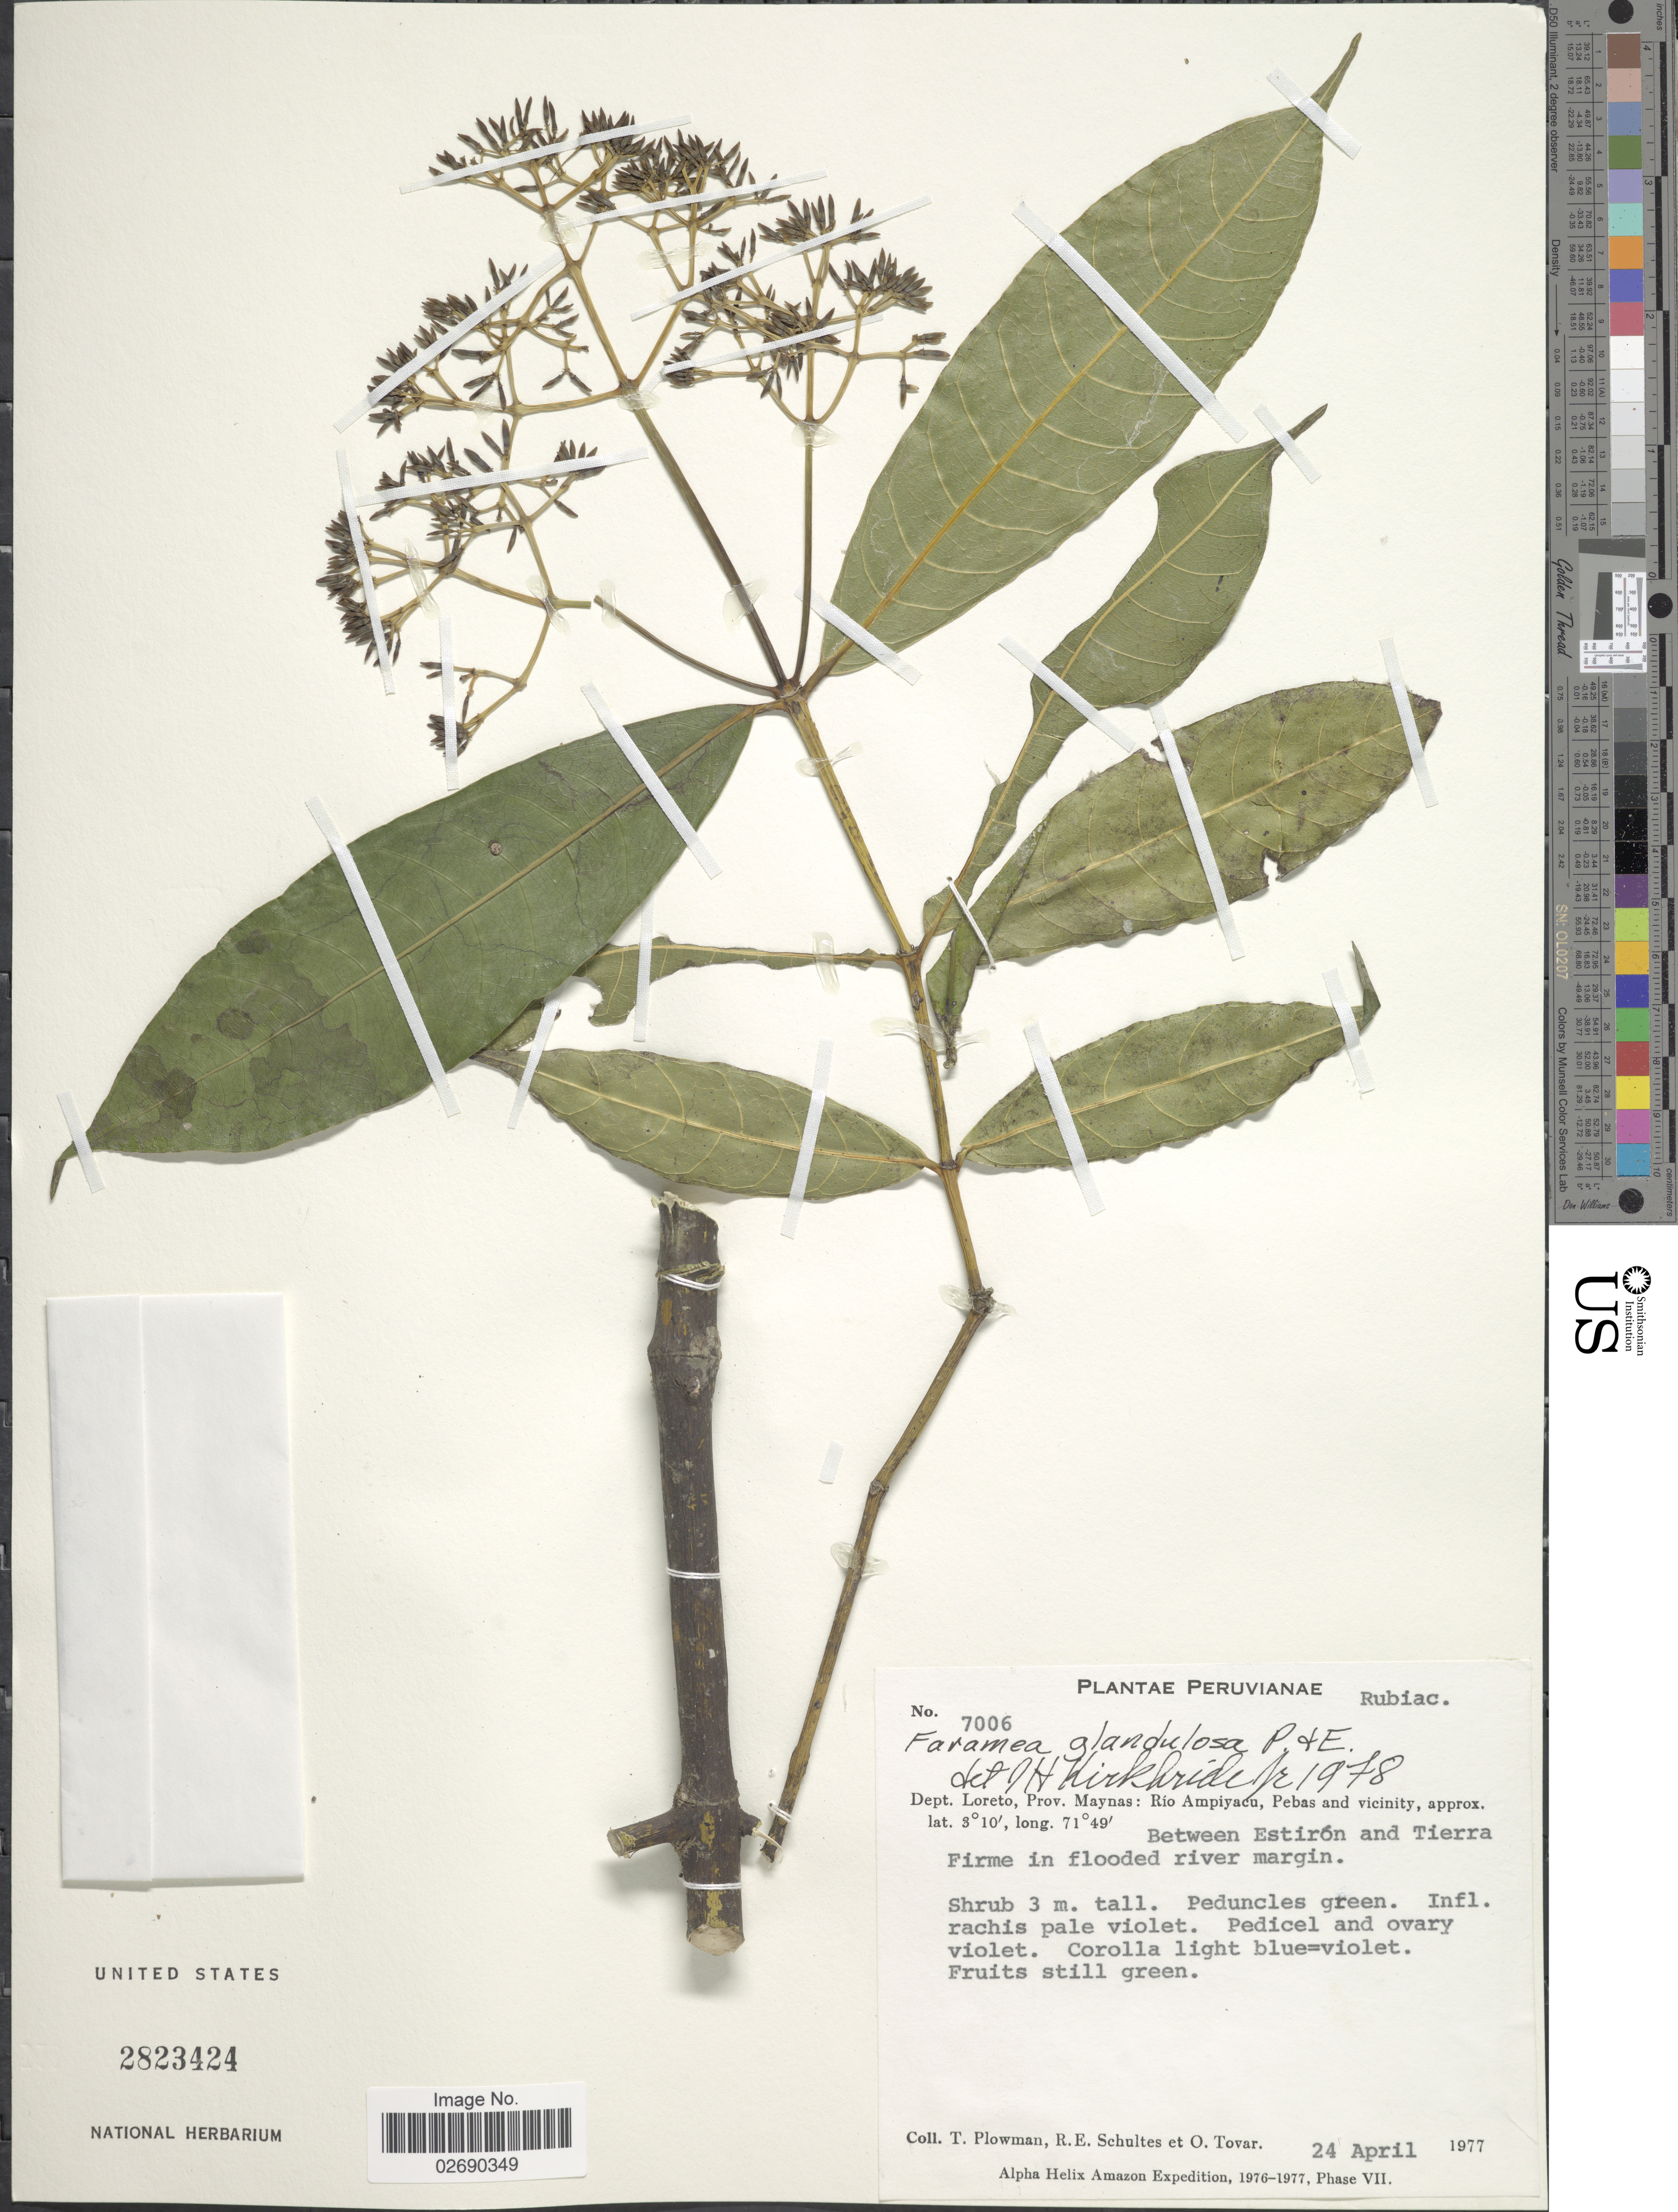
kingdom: Plantae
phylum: Tracheophyta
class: Magnoliopsida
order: Gentianales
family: Rubiaceae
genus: Faramea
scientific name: Faramea glandulosa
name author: Poepp.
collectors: T. Plowman, R. E. Schultes & Ó. Tovar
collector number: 7006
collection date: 1977-04-24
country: Peru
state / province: Loreto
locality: Dept. Loreto, Prov. Maynas: Río Ampiyacu, Pebas and vicinity. Between Estirón and Tierra Firme in flooded river margin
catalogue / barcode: US 2823424